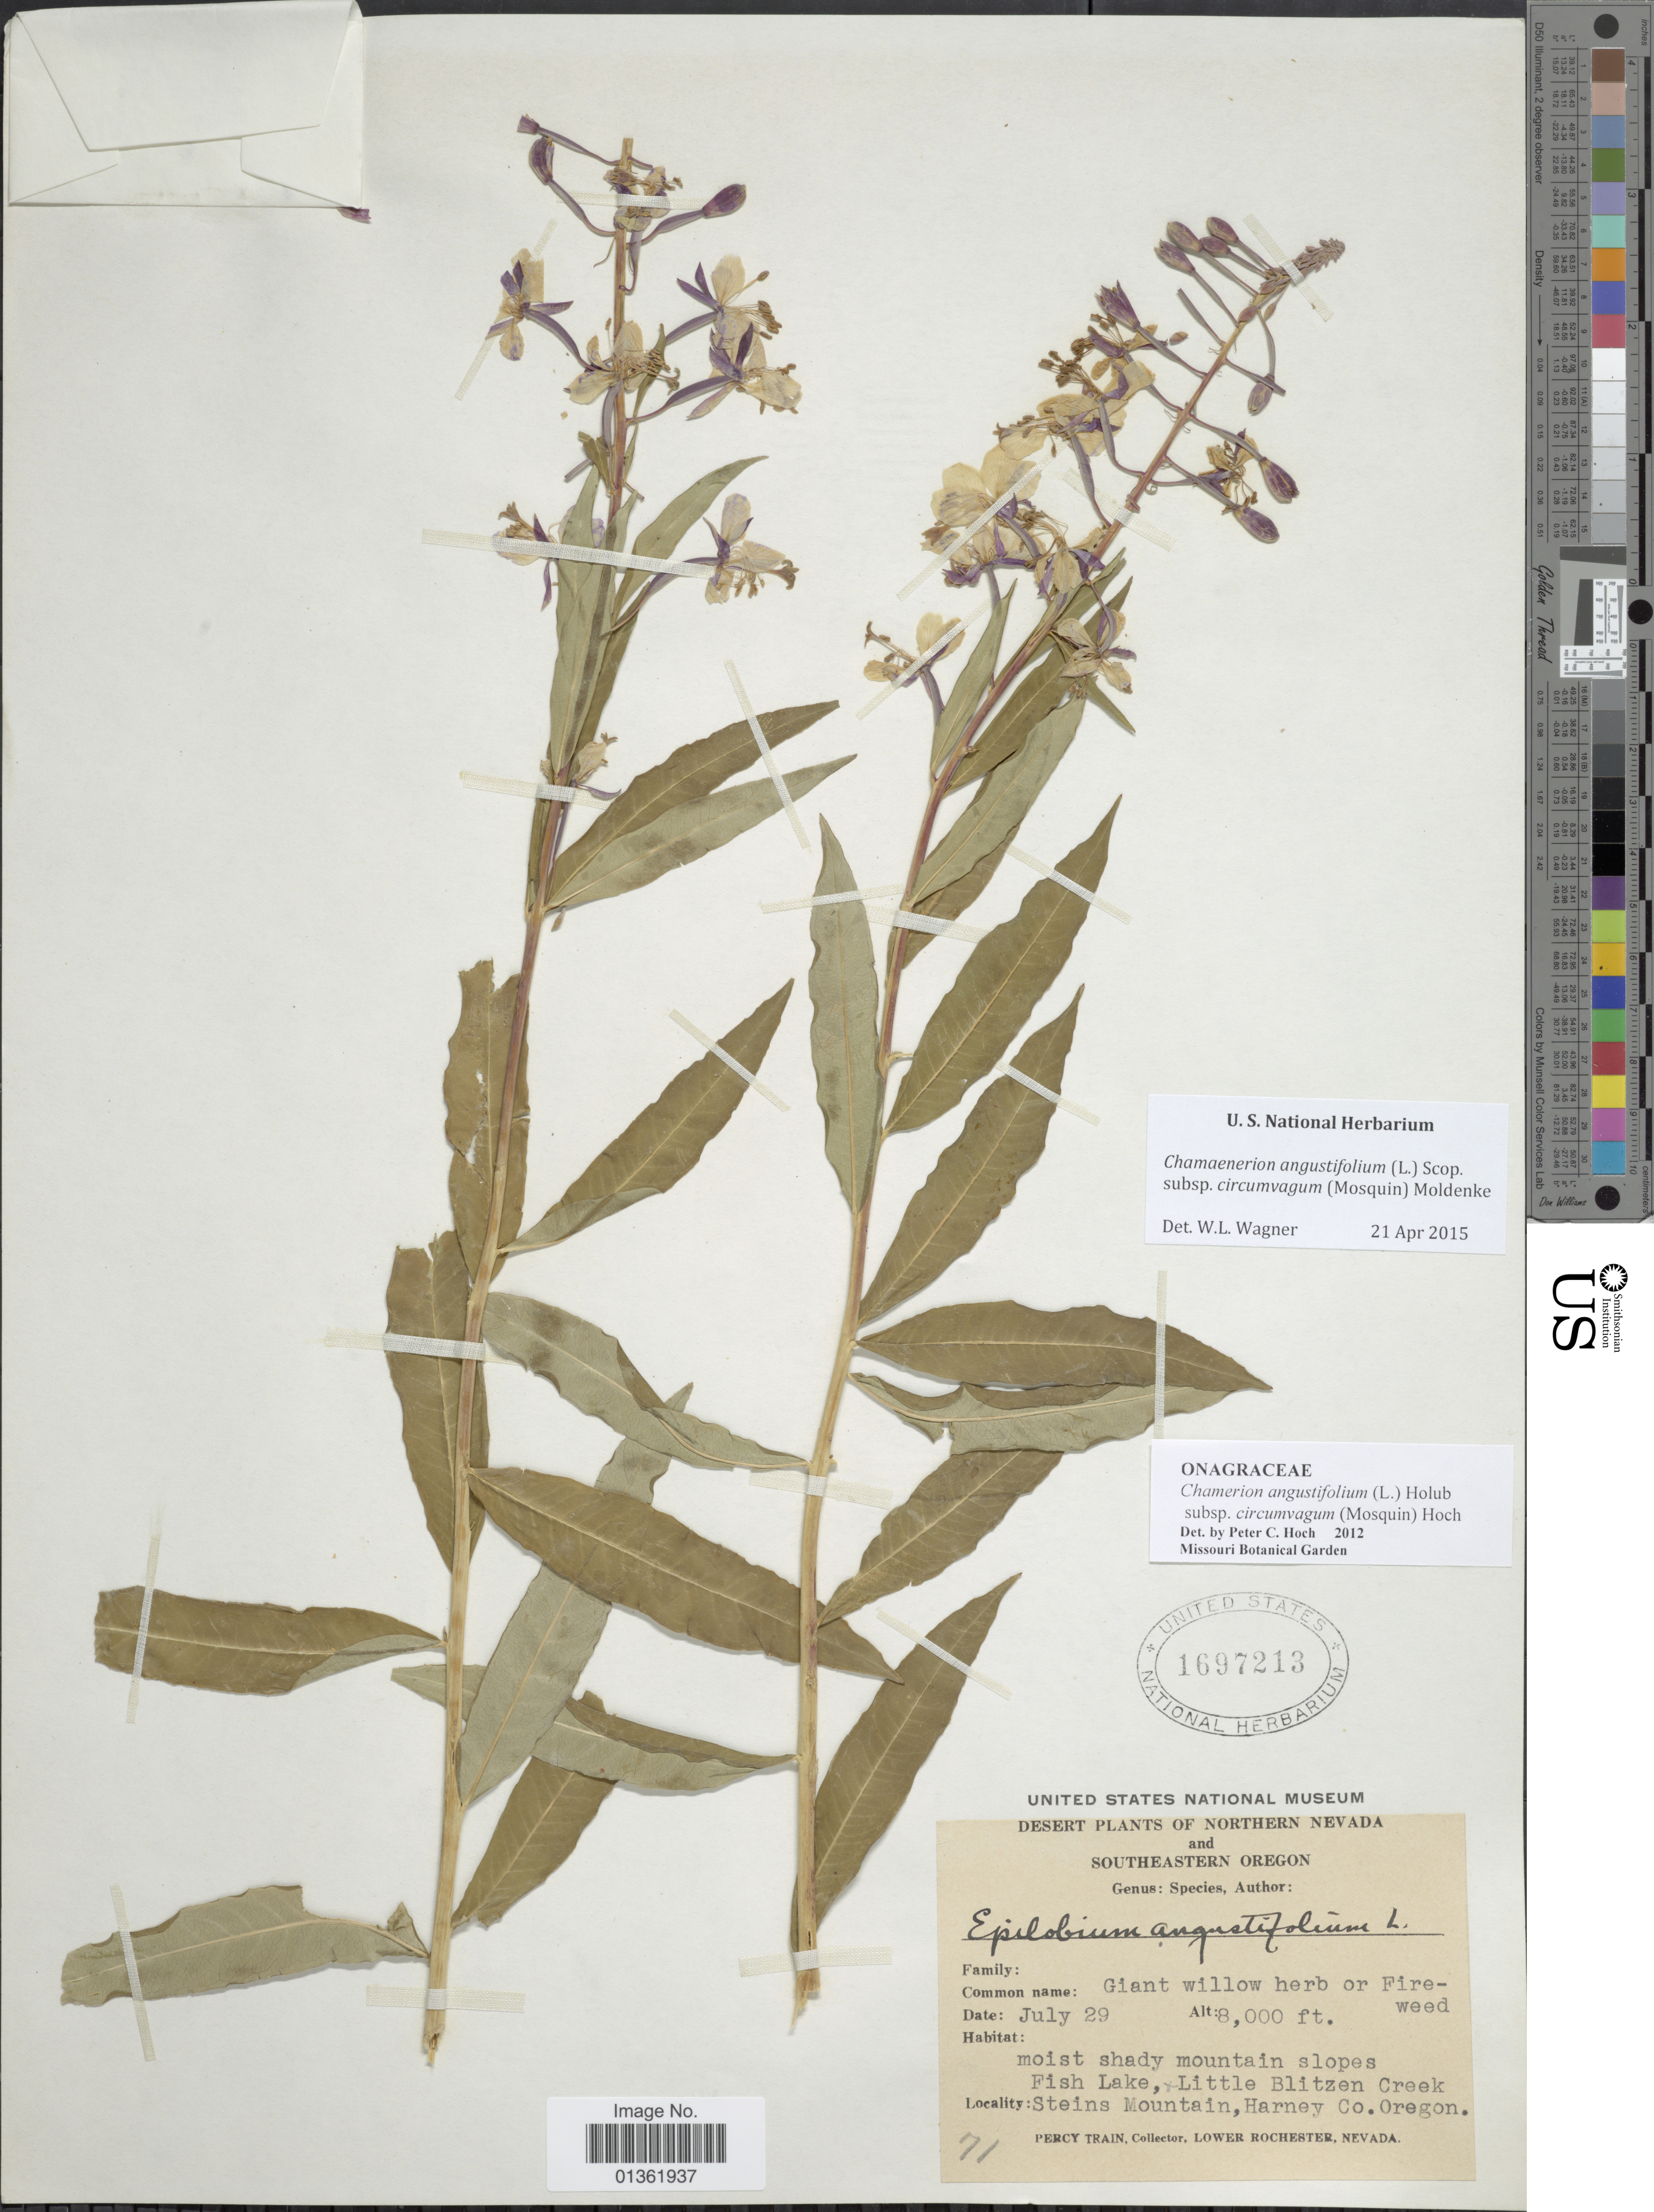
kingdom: Plantae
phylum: Tracheophyta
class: Magnoliopsida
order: Myrtales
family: Onagraceae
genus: Chamaenerion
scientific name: Chamaenerion angustifolium subsp. circumvagum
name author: (Mosquin) Moldenke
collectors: P. Train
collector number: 71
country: United States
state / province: Nevada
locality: Northern Nevada and Southeastern Oregon. Moist shady mountain slopes Fish Lake, Little Blitzen Creek. Steins Mountain, Harney Co.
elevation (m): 2438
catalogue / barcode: US 1697213